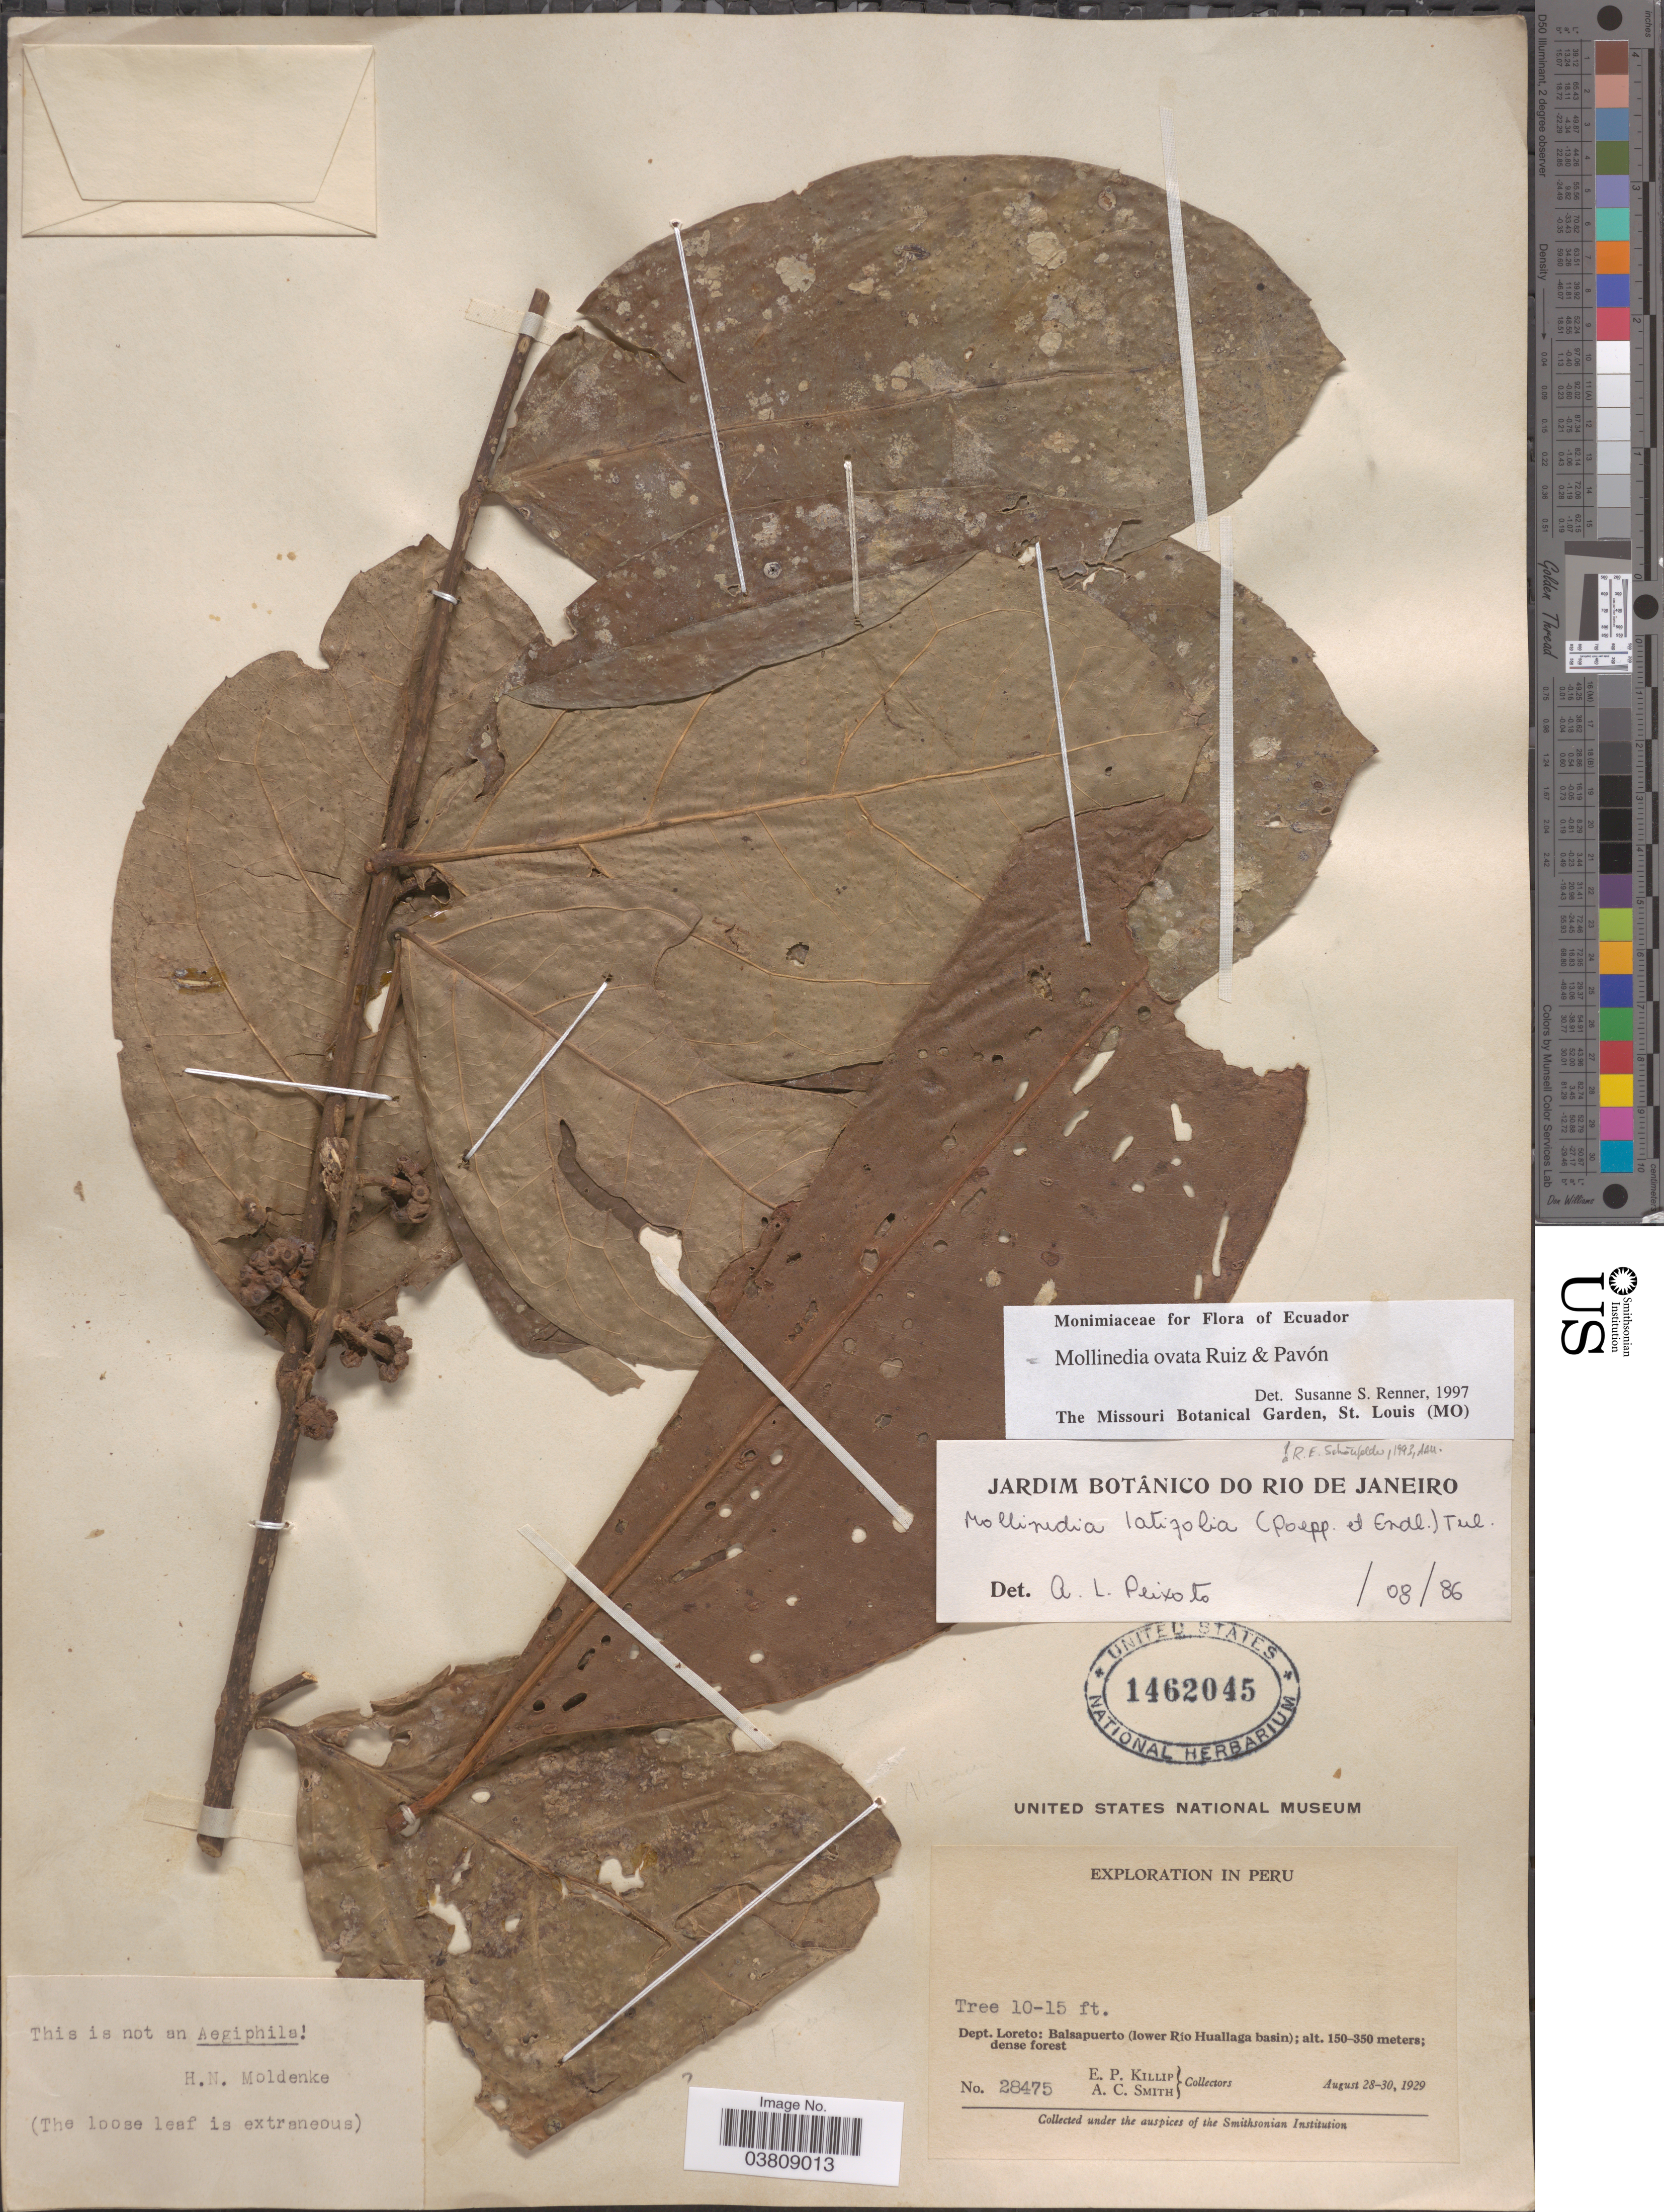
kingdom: Plantae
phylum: Tracheophyta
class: Magnoliopsida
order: Laurales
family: Monimiaceae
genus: Mollinedia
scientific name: Mollinedia ovata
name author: Ruiz & Pav.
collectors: E. P. Killip & A. C. Smith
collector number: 28475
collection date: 1929-08-28/1929-08-30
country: Peru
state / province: Loreto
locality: Dept. Loreto: Balsapuerto (lower Río Huallaga basin).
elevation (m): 150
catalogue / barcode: US 1462045